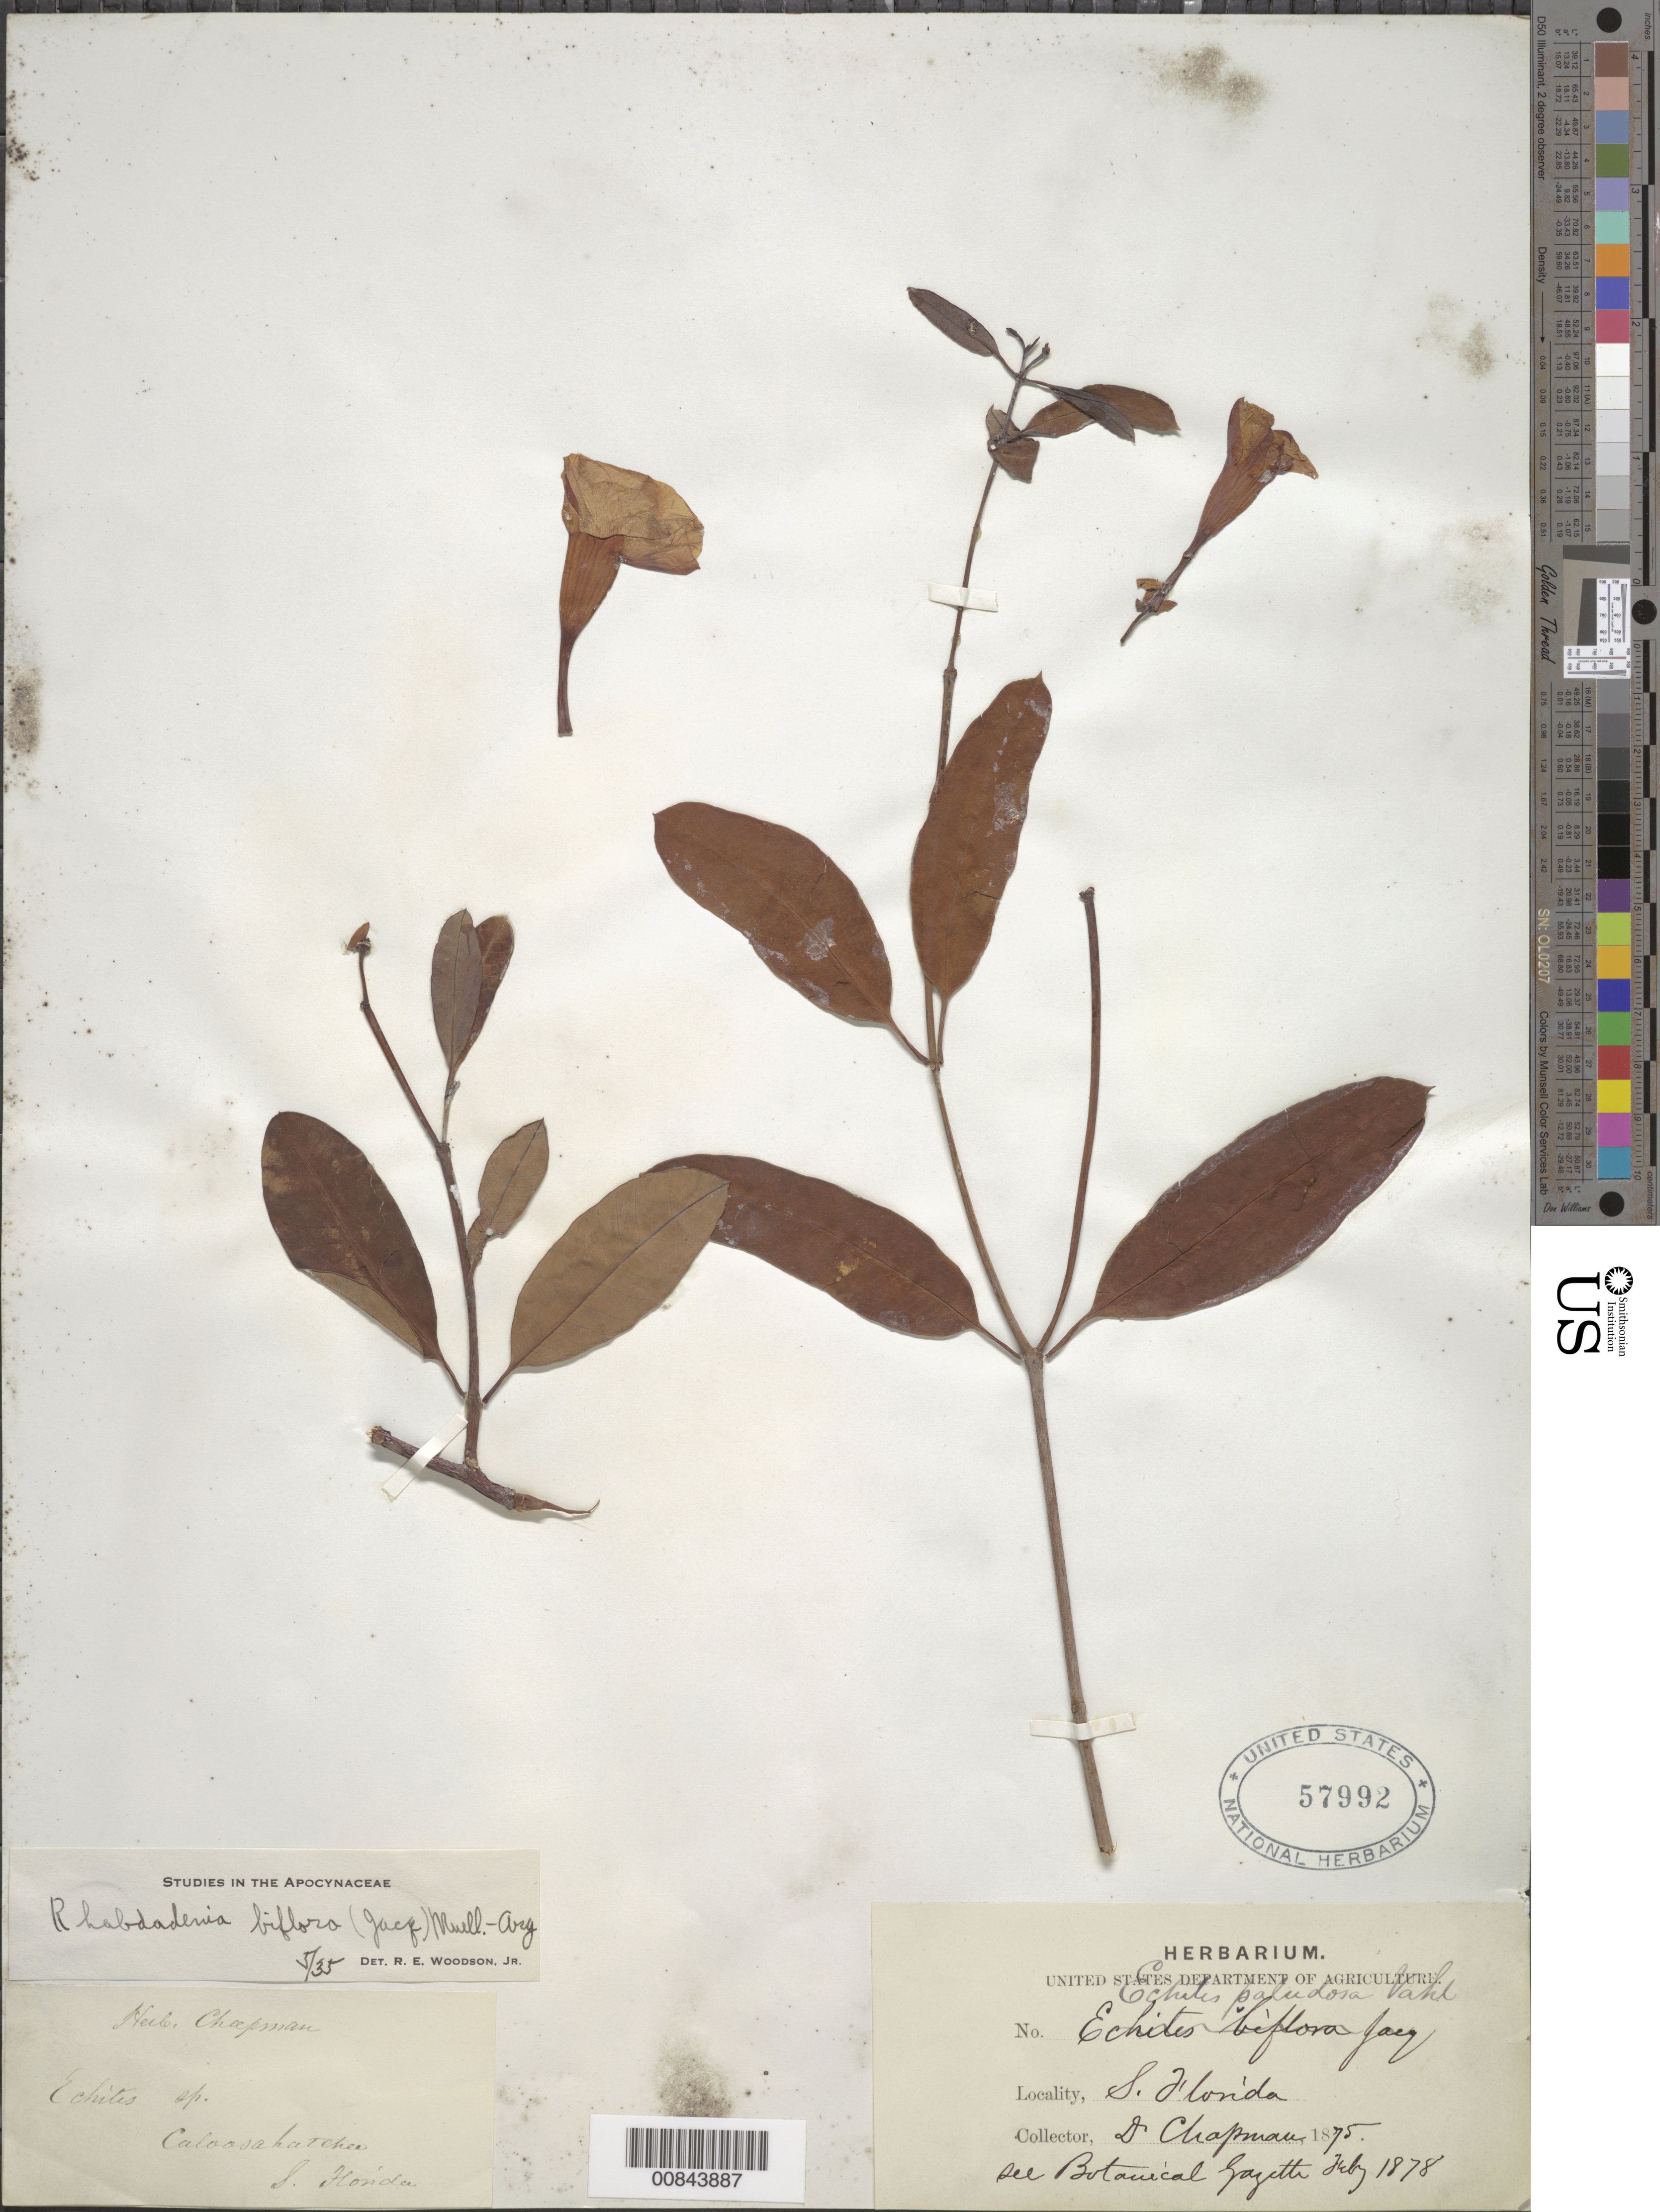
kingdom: Plantae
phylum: Tracheophyta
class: Magnoliopsida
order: Gentianales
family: Apocynaceae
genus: Rhabdadenia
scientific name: Rhabdadenia biflora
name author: (Jacq.) Müll. Arg.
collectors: A. W. Chapman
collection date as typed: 1875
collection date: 1875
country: United States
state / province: Florida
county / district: Glades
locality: Caloosahatchee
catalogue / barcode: US 57992